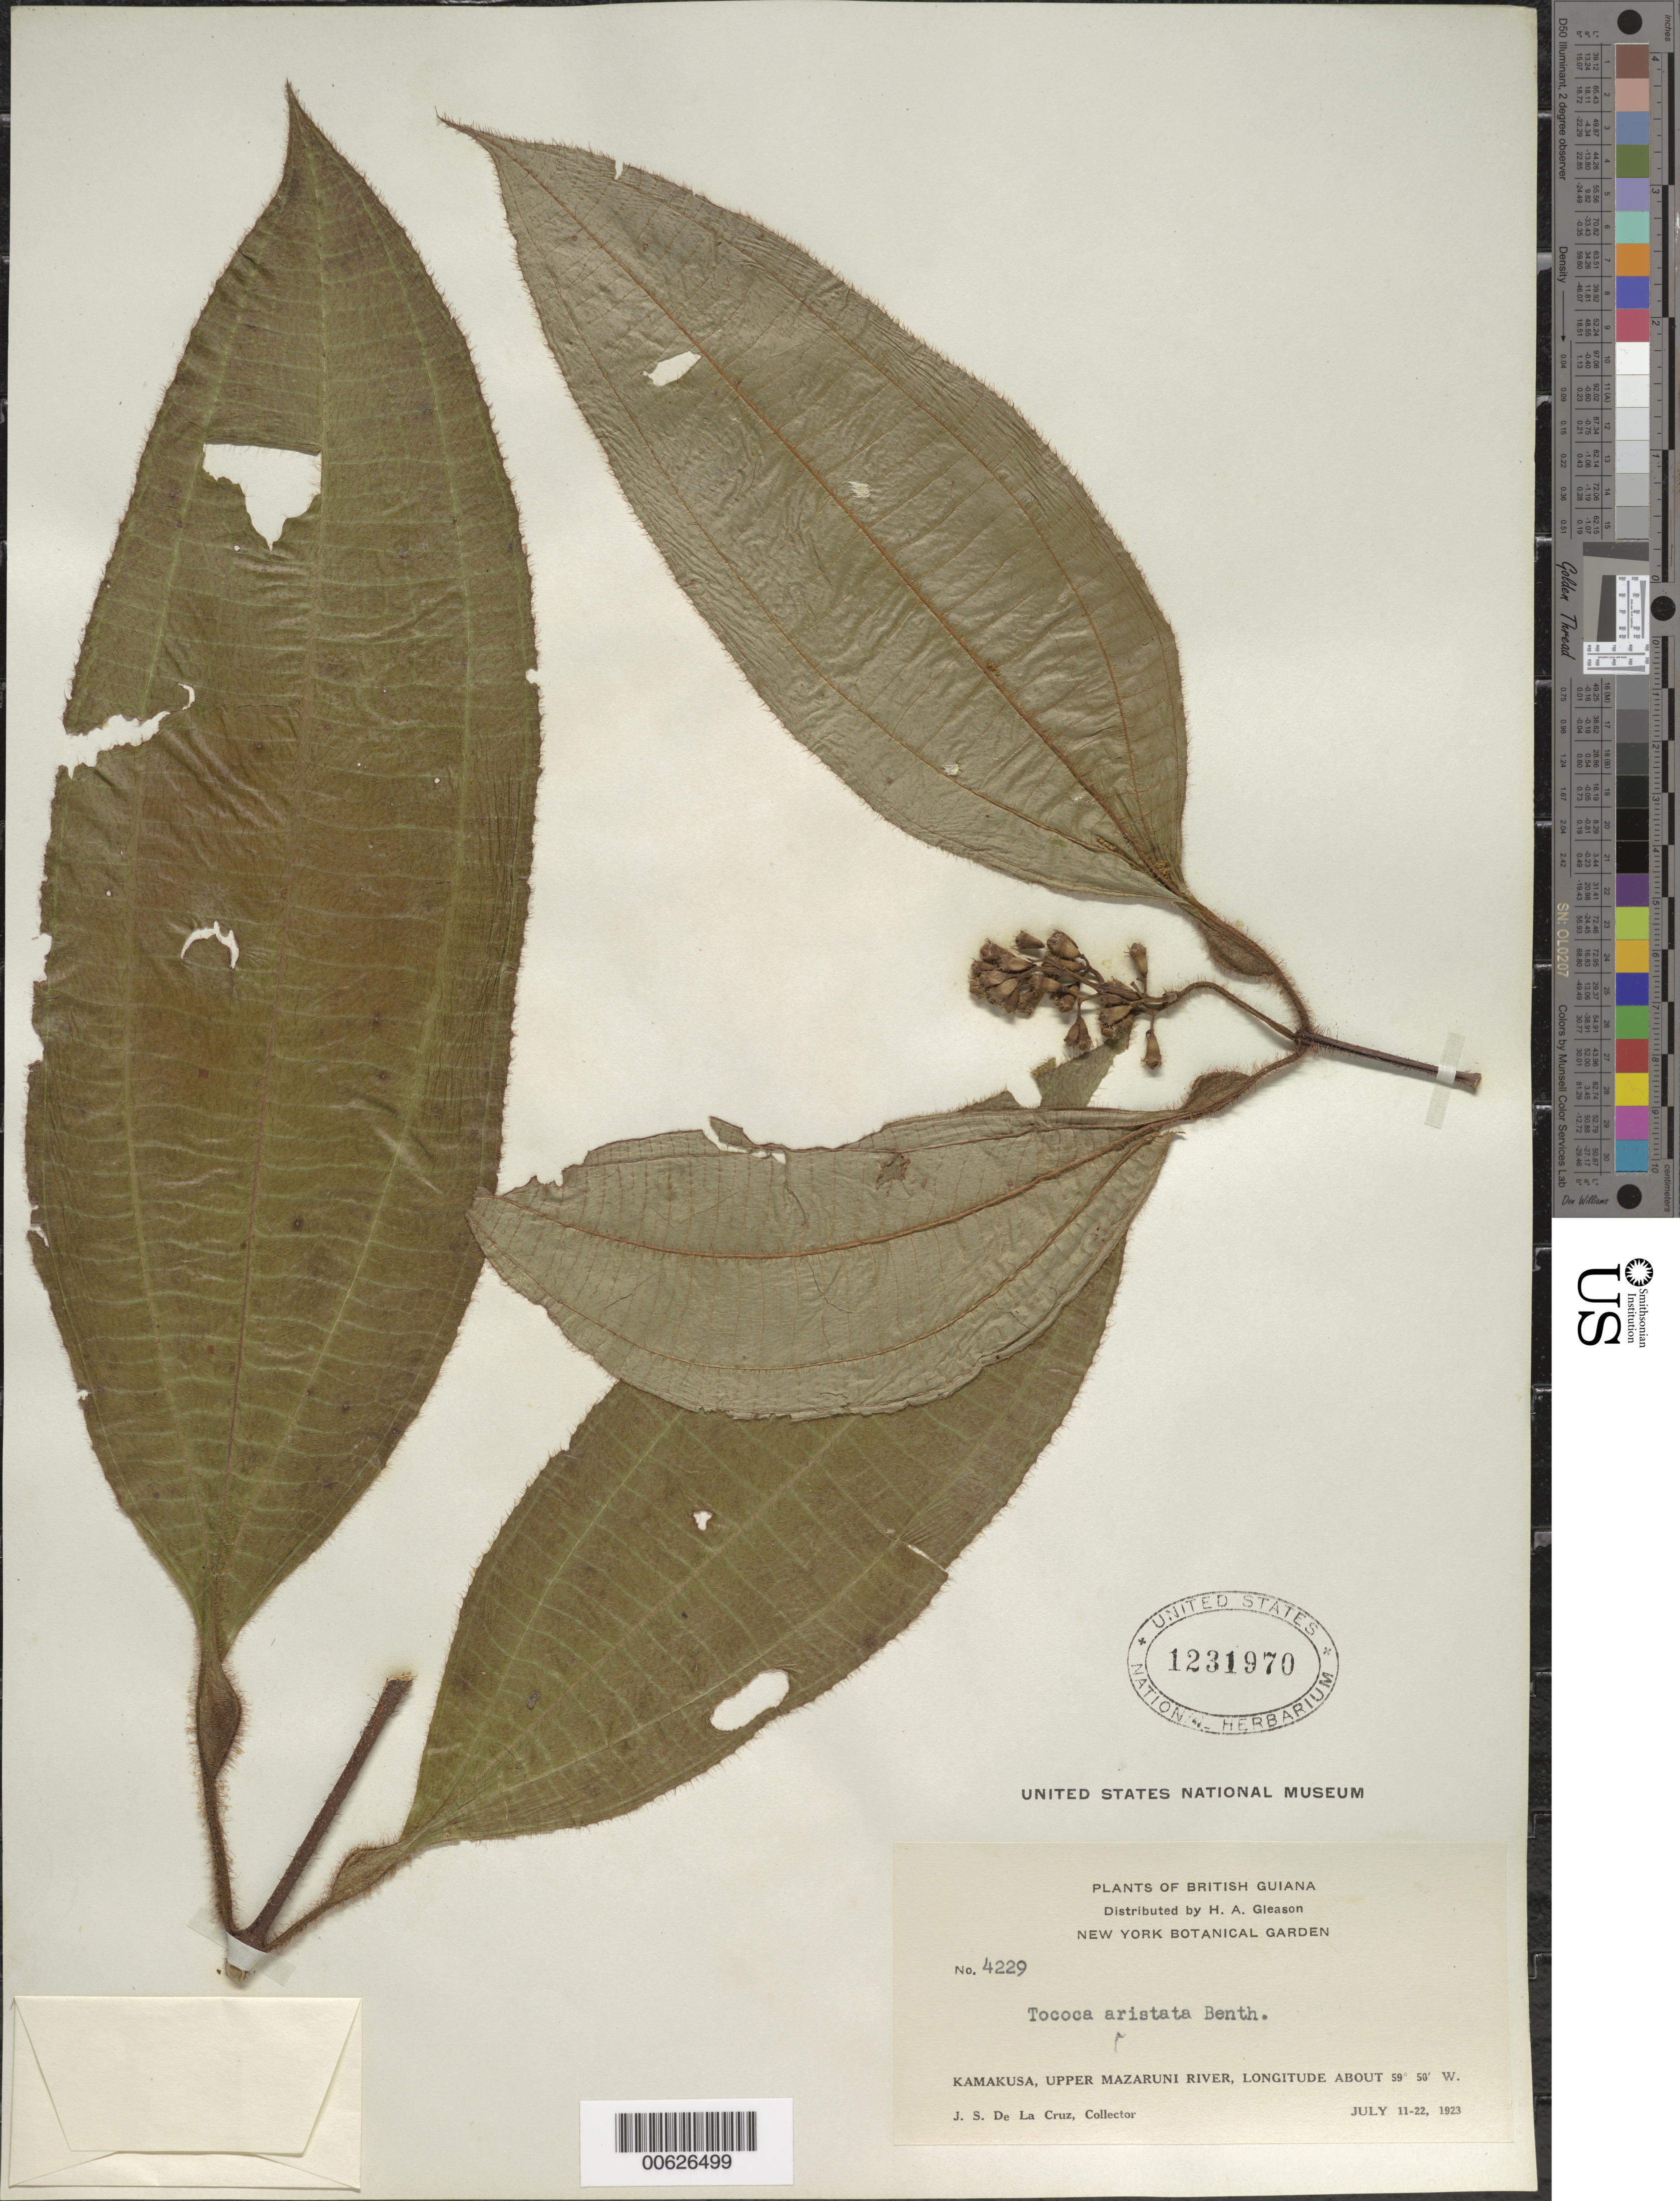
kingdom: Plantae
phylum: Tracheophyta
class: Magnoliopsida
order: Myrtales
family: Melastomataceae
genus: Tococa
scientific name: Tococa aristata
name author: Benth.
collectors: J. S. de la Cruz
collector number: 4229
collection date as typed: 11-Jul-23 to 22-Jul-23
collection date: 1923-07-11/1923-07-22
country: Guyana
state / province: Cuyuni-Mazaruni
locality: Kamakusa, Upper Mazaruni R.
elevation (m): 100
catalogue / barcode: US 1231970